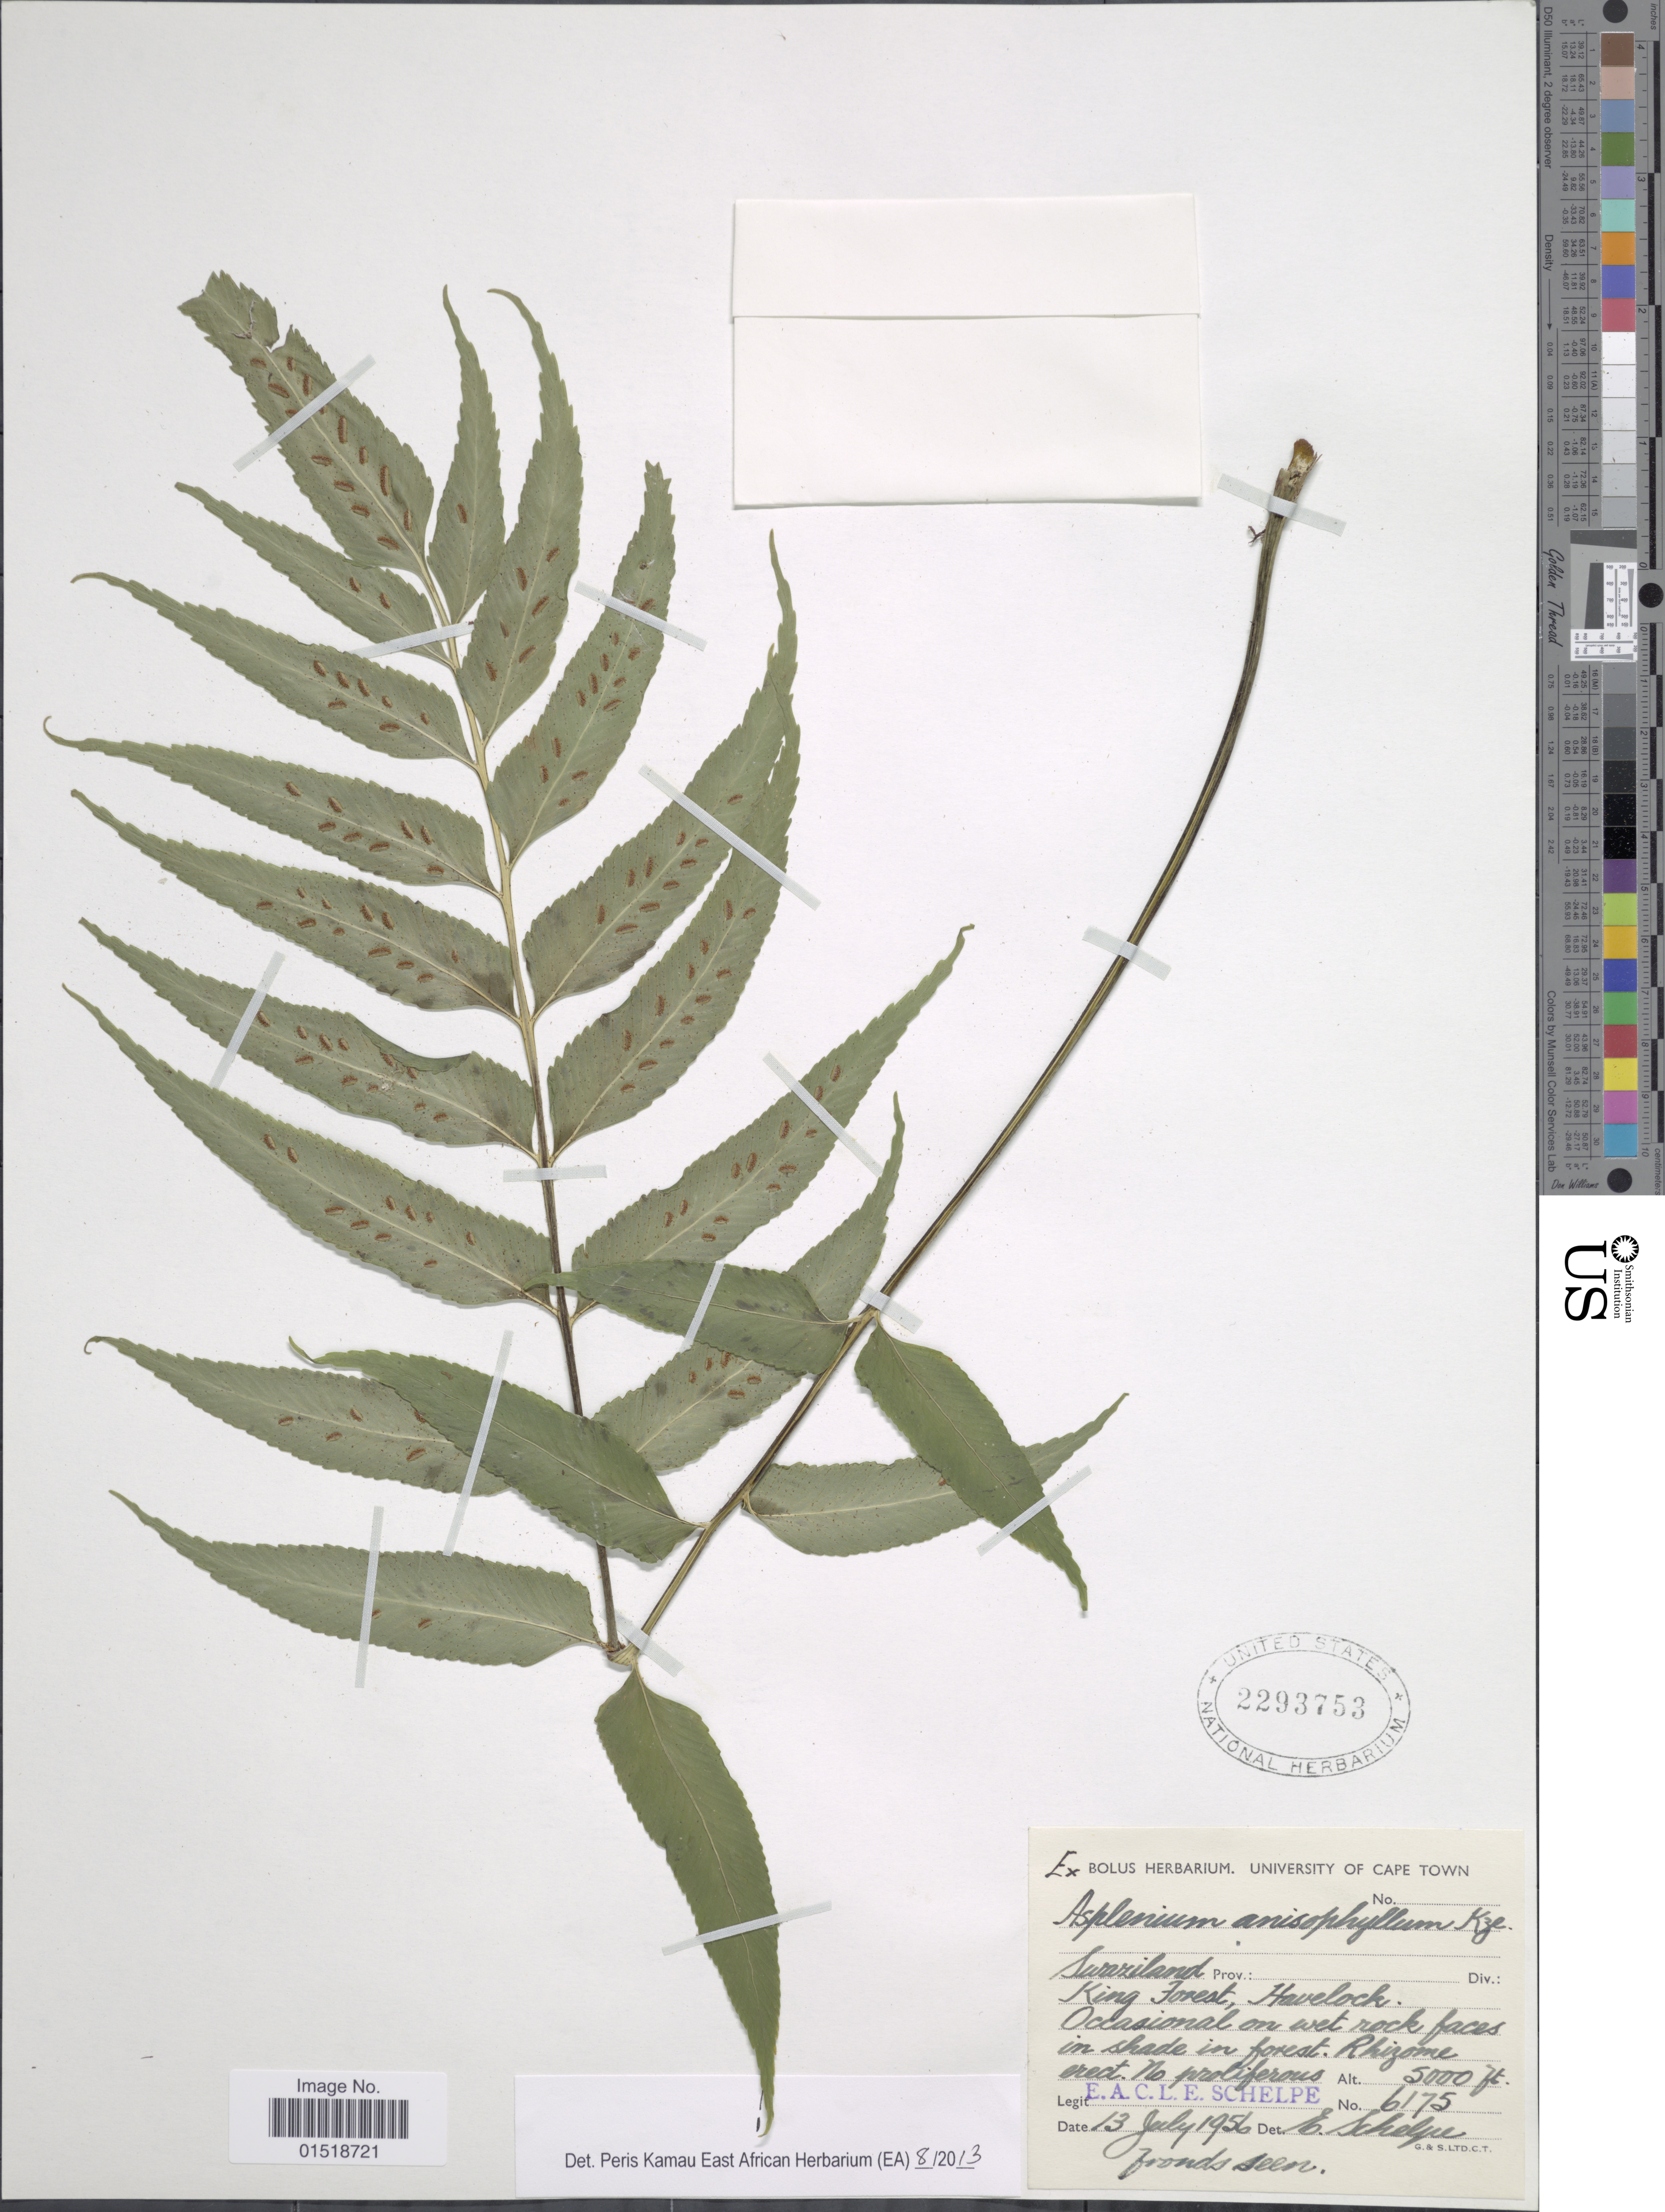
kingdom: Plantae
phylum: Tracheophyta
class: Polypodiopsida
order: Polypodiales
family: Aspleniaceae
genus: Asplenium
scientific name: Asplenium anisophyllum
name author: Kunze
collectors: E. A. C. L. E. Schelpe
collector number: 6175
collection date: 1956-07-13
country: Eswatini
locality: Swaziland. King Forest, Havelock.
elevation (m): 1524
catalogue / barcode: US 2293753